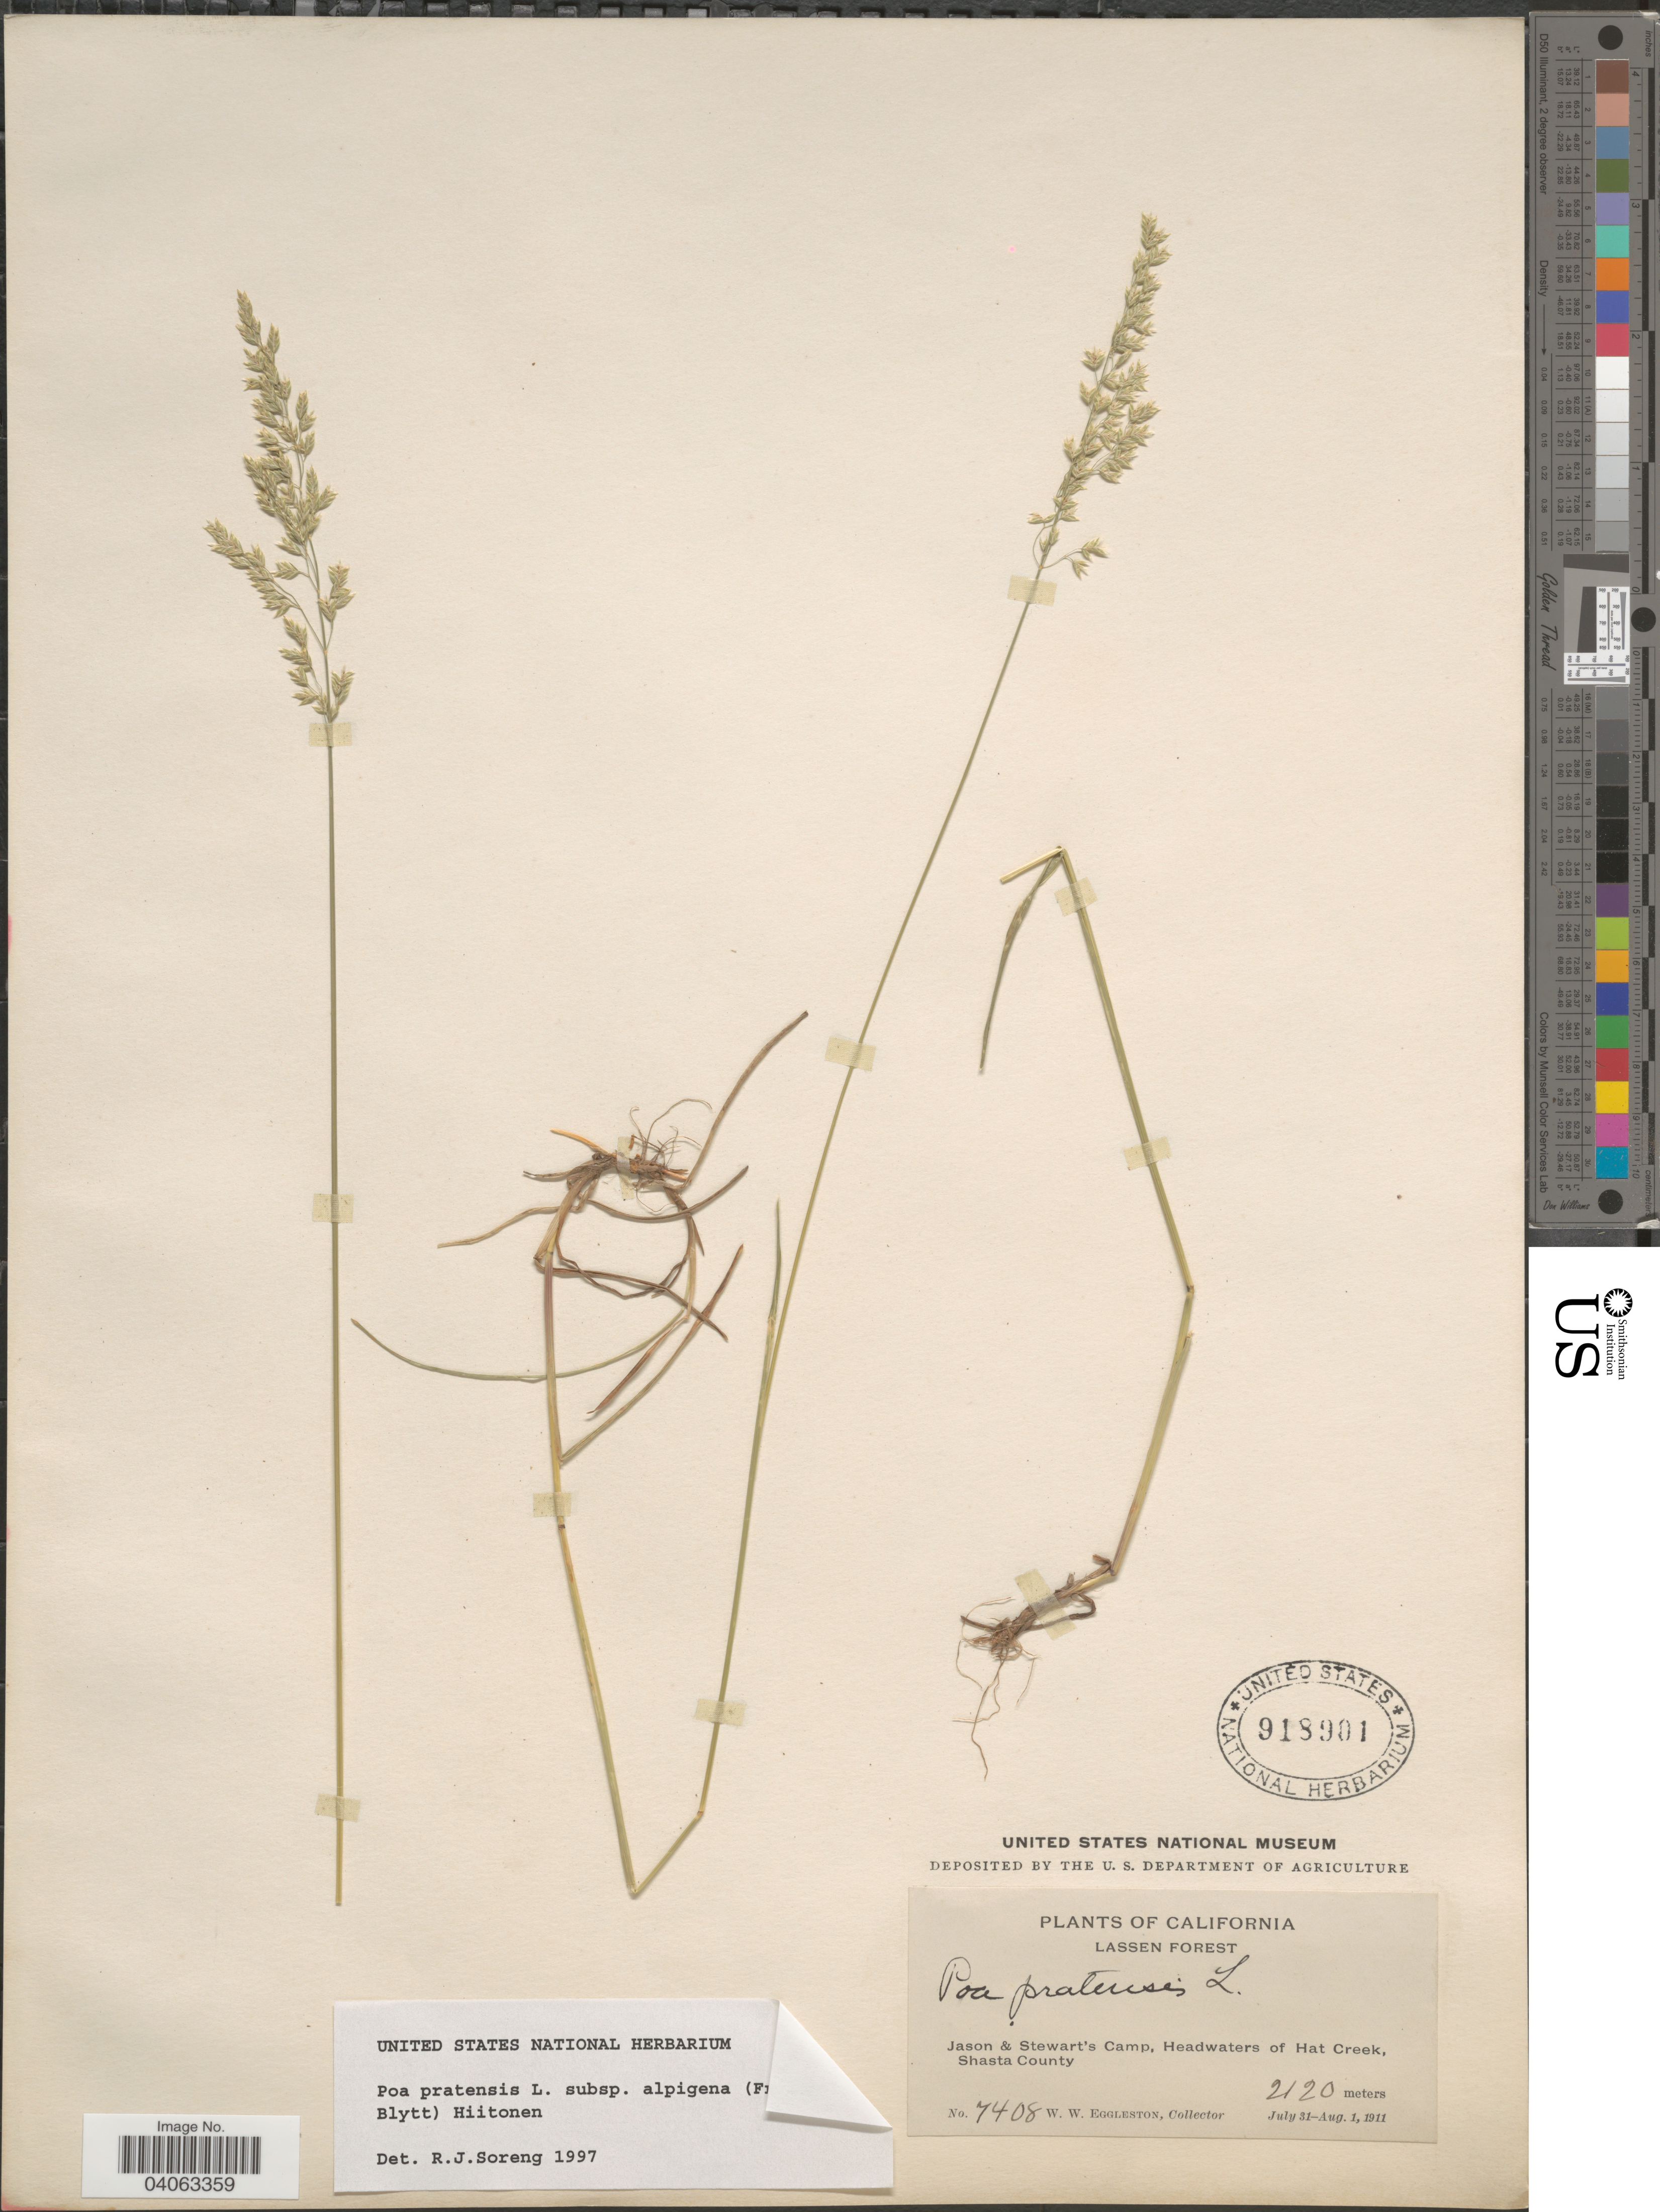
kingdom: Plantae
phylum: Tracheophyta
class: Liliopsida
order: Poales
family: Poaceae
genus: Poa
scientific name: Poa pratensis subsp. alpigena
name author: (Lindm.) Hiitonen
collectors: W. W. Eggleston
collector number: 7408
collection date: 1911-07-31/1911-08-01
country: United States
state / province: California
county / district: Shasta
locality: Lassen Forest. Jason & Stewart's Camp, Headwaters of Hat Creek, Shasta County.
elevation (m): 2120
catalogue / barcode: US 918901